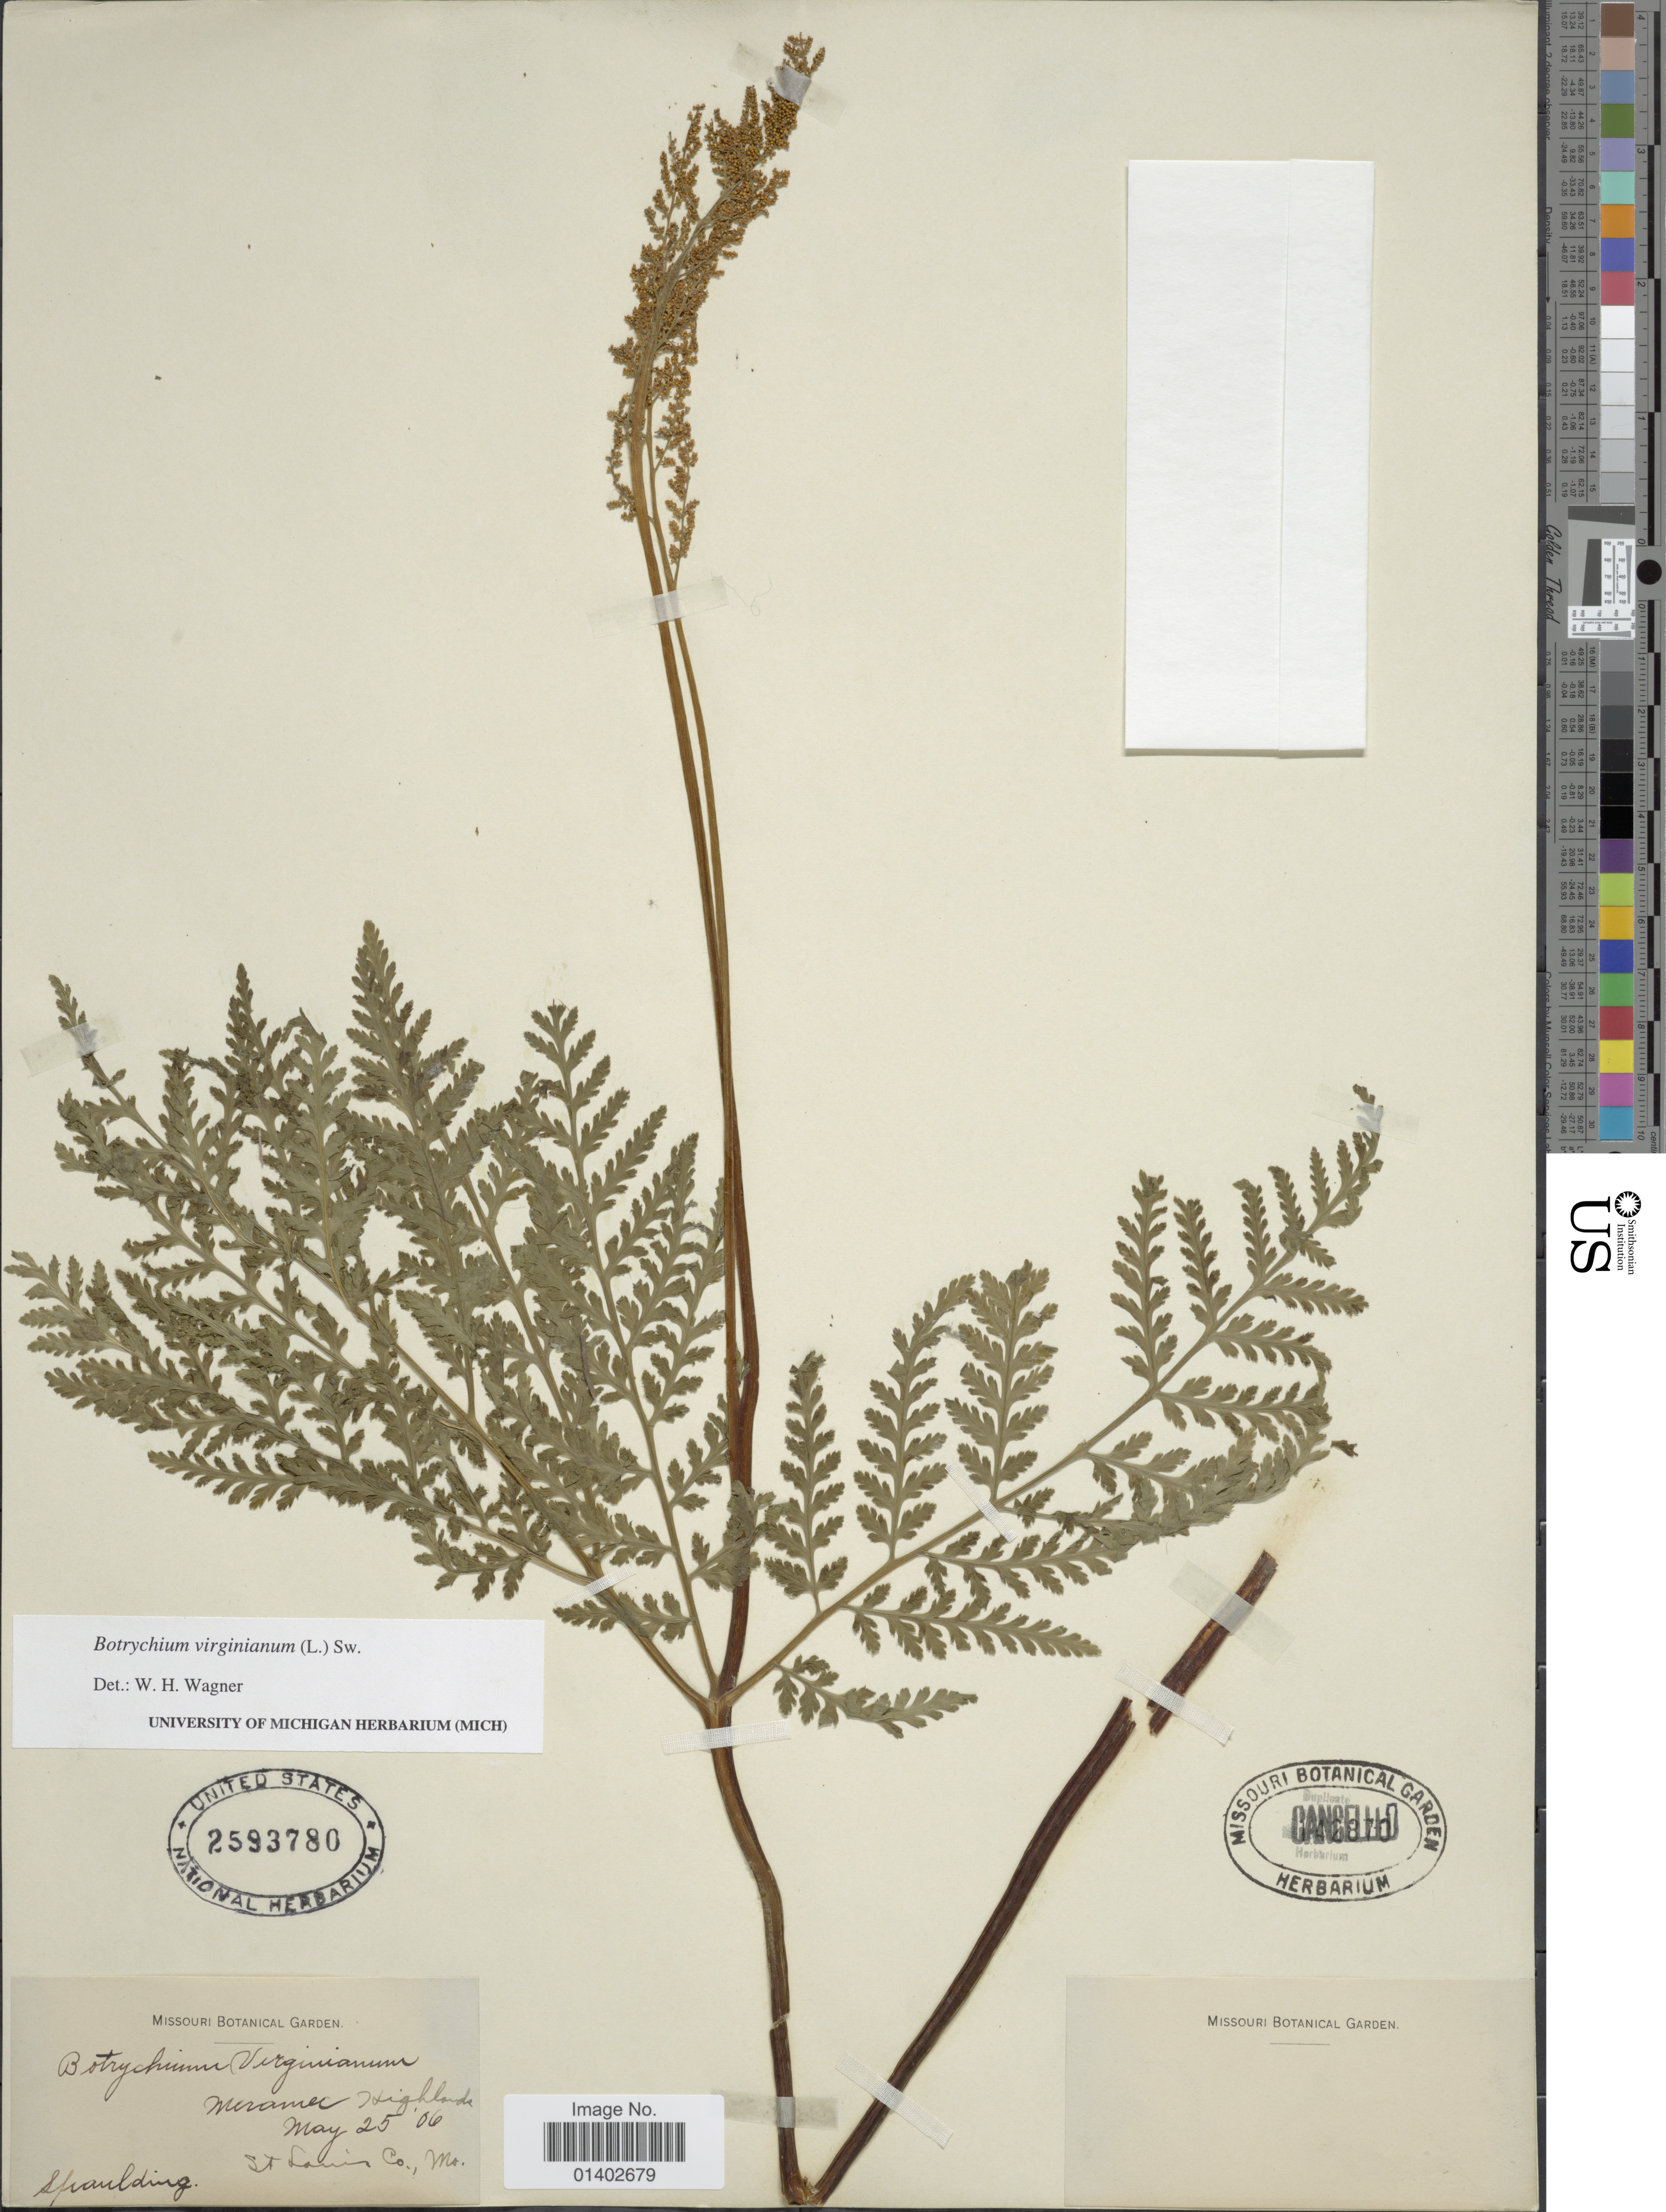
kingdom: Plantae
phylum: Tracheophyta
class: Polypodiopsida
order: Ophioglossales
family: Ophioglossaceae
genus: Botrychium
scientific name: Botrychium virginianum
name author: (L.) Sw.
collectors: Spaulding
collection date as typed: Transcribed d/m/y: 25/5/6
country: United States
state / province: Missouri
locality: Meramec Highlands, St Louis Co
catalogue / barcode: US 2593780